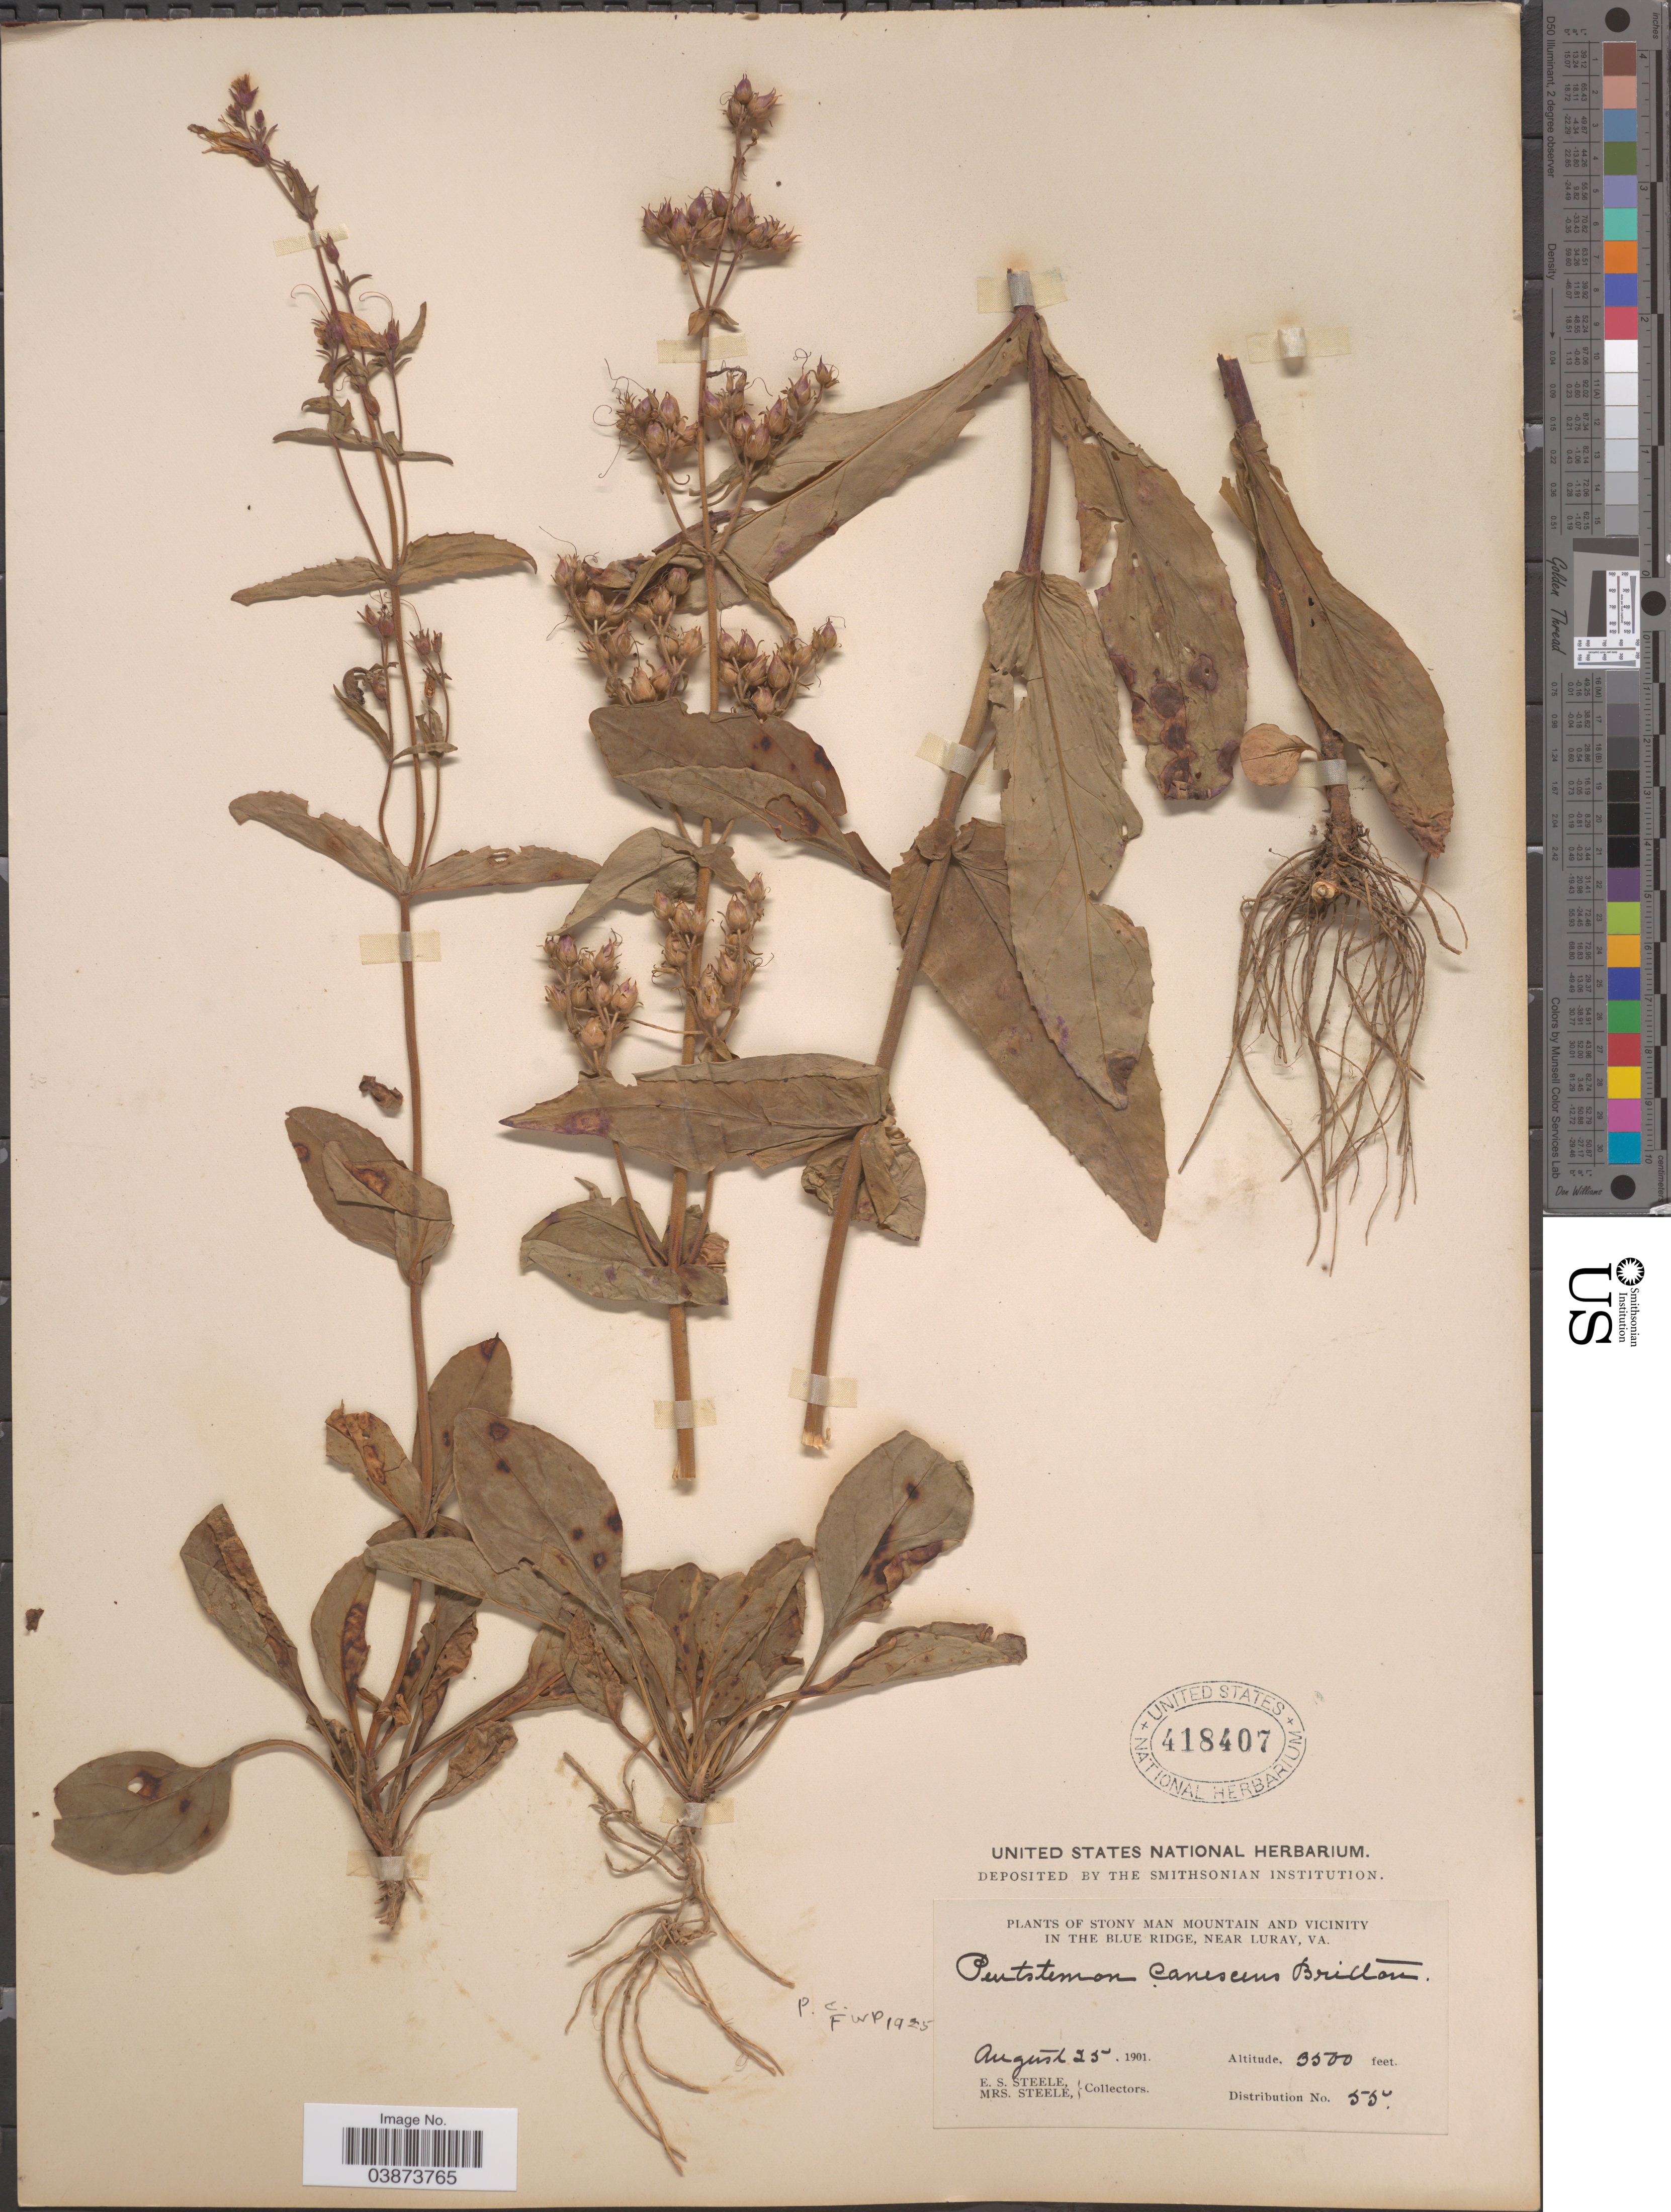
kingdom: Plantae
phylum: Tracheophyta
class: Magnoliopsida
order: Lamiales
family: Plantaginaceae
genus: Penstemon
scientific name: Penstemon canescens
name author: L.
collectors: E. Steele & Mrs. E. S. Steele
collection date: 1901-08-25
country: United States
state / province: Virginia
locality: Stony Man Mountain and Vicinity in the Blue Ridge, near Luray.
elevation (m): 1067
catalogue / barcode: US 418407